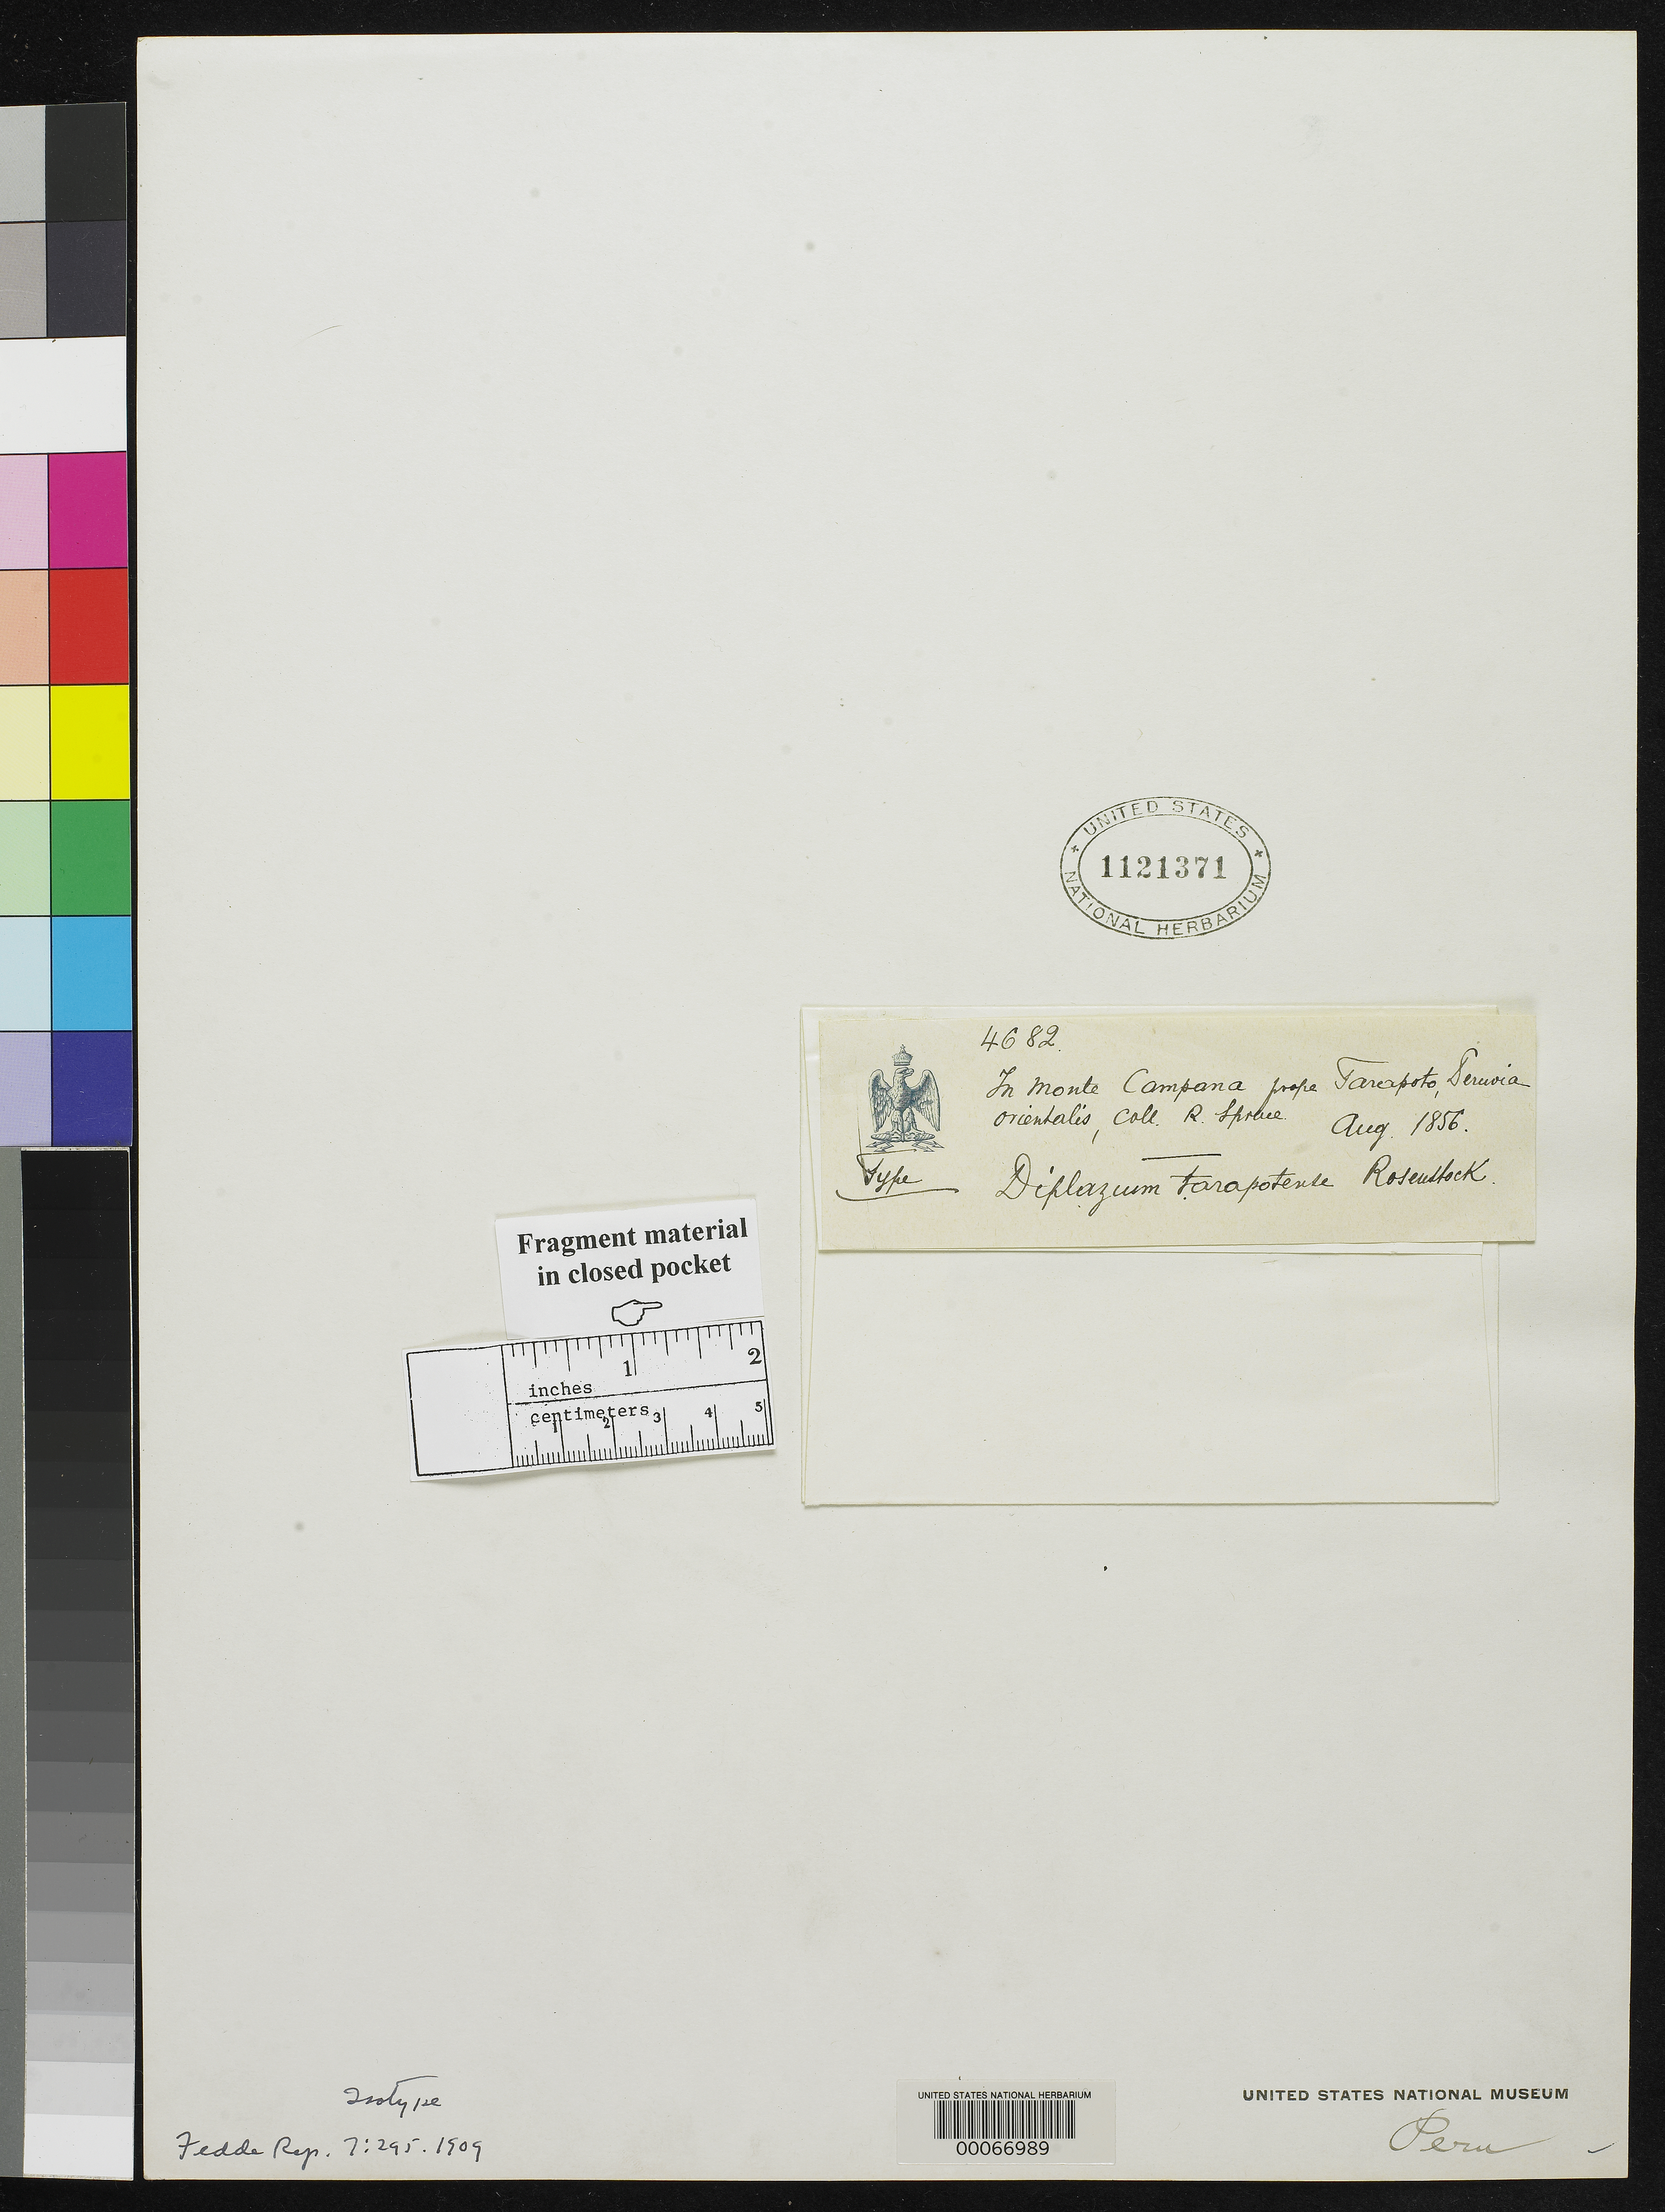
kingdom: Plantae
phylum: Tracheophyta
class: Polypodiopsida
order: Polypodiales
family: Athyriaceae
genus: Diplazium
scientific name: Diplazium tarapotense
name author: Rosenst.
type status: Isotype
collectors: R. Spruce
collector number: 4682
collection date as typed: Aug 1856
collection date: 1856-08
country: Peru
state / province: San Martín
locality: Monte Campana prope Tarapoto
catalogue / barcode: US 1121371